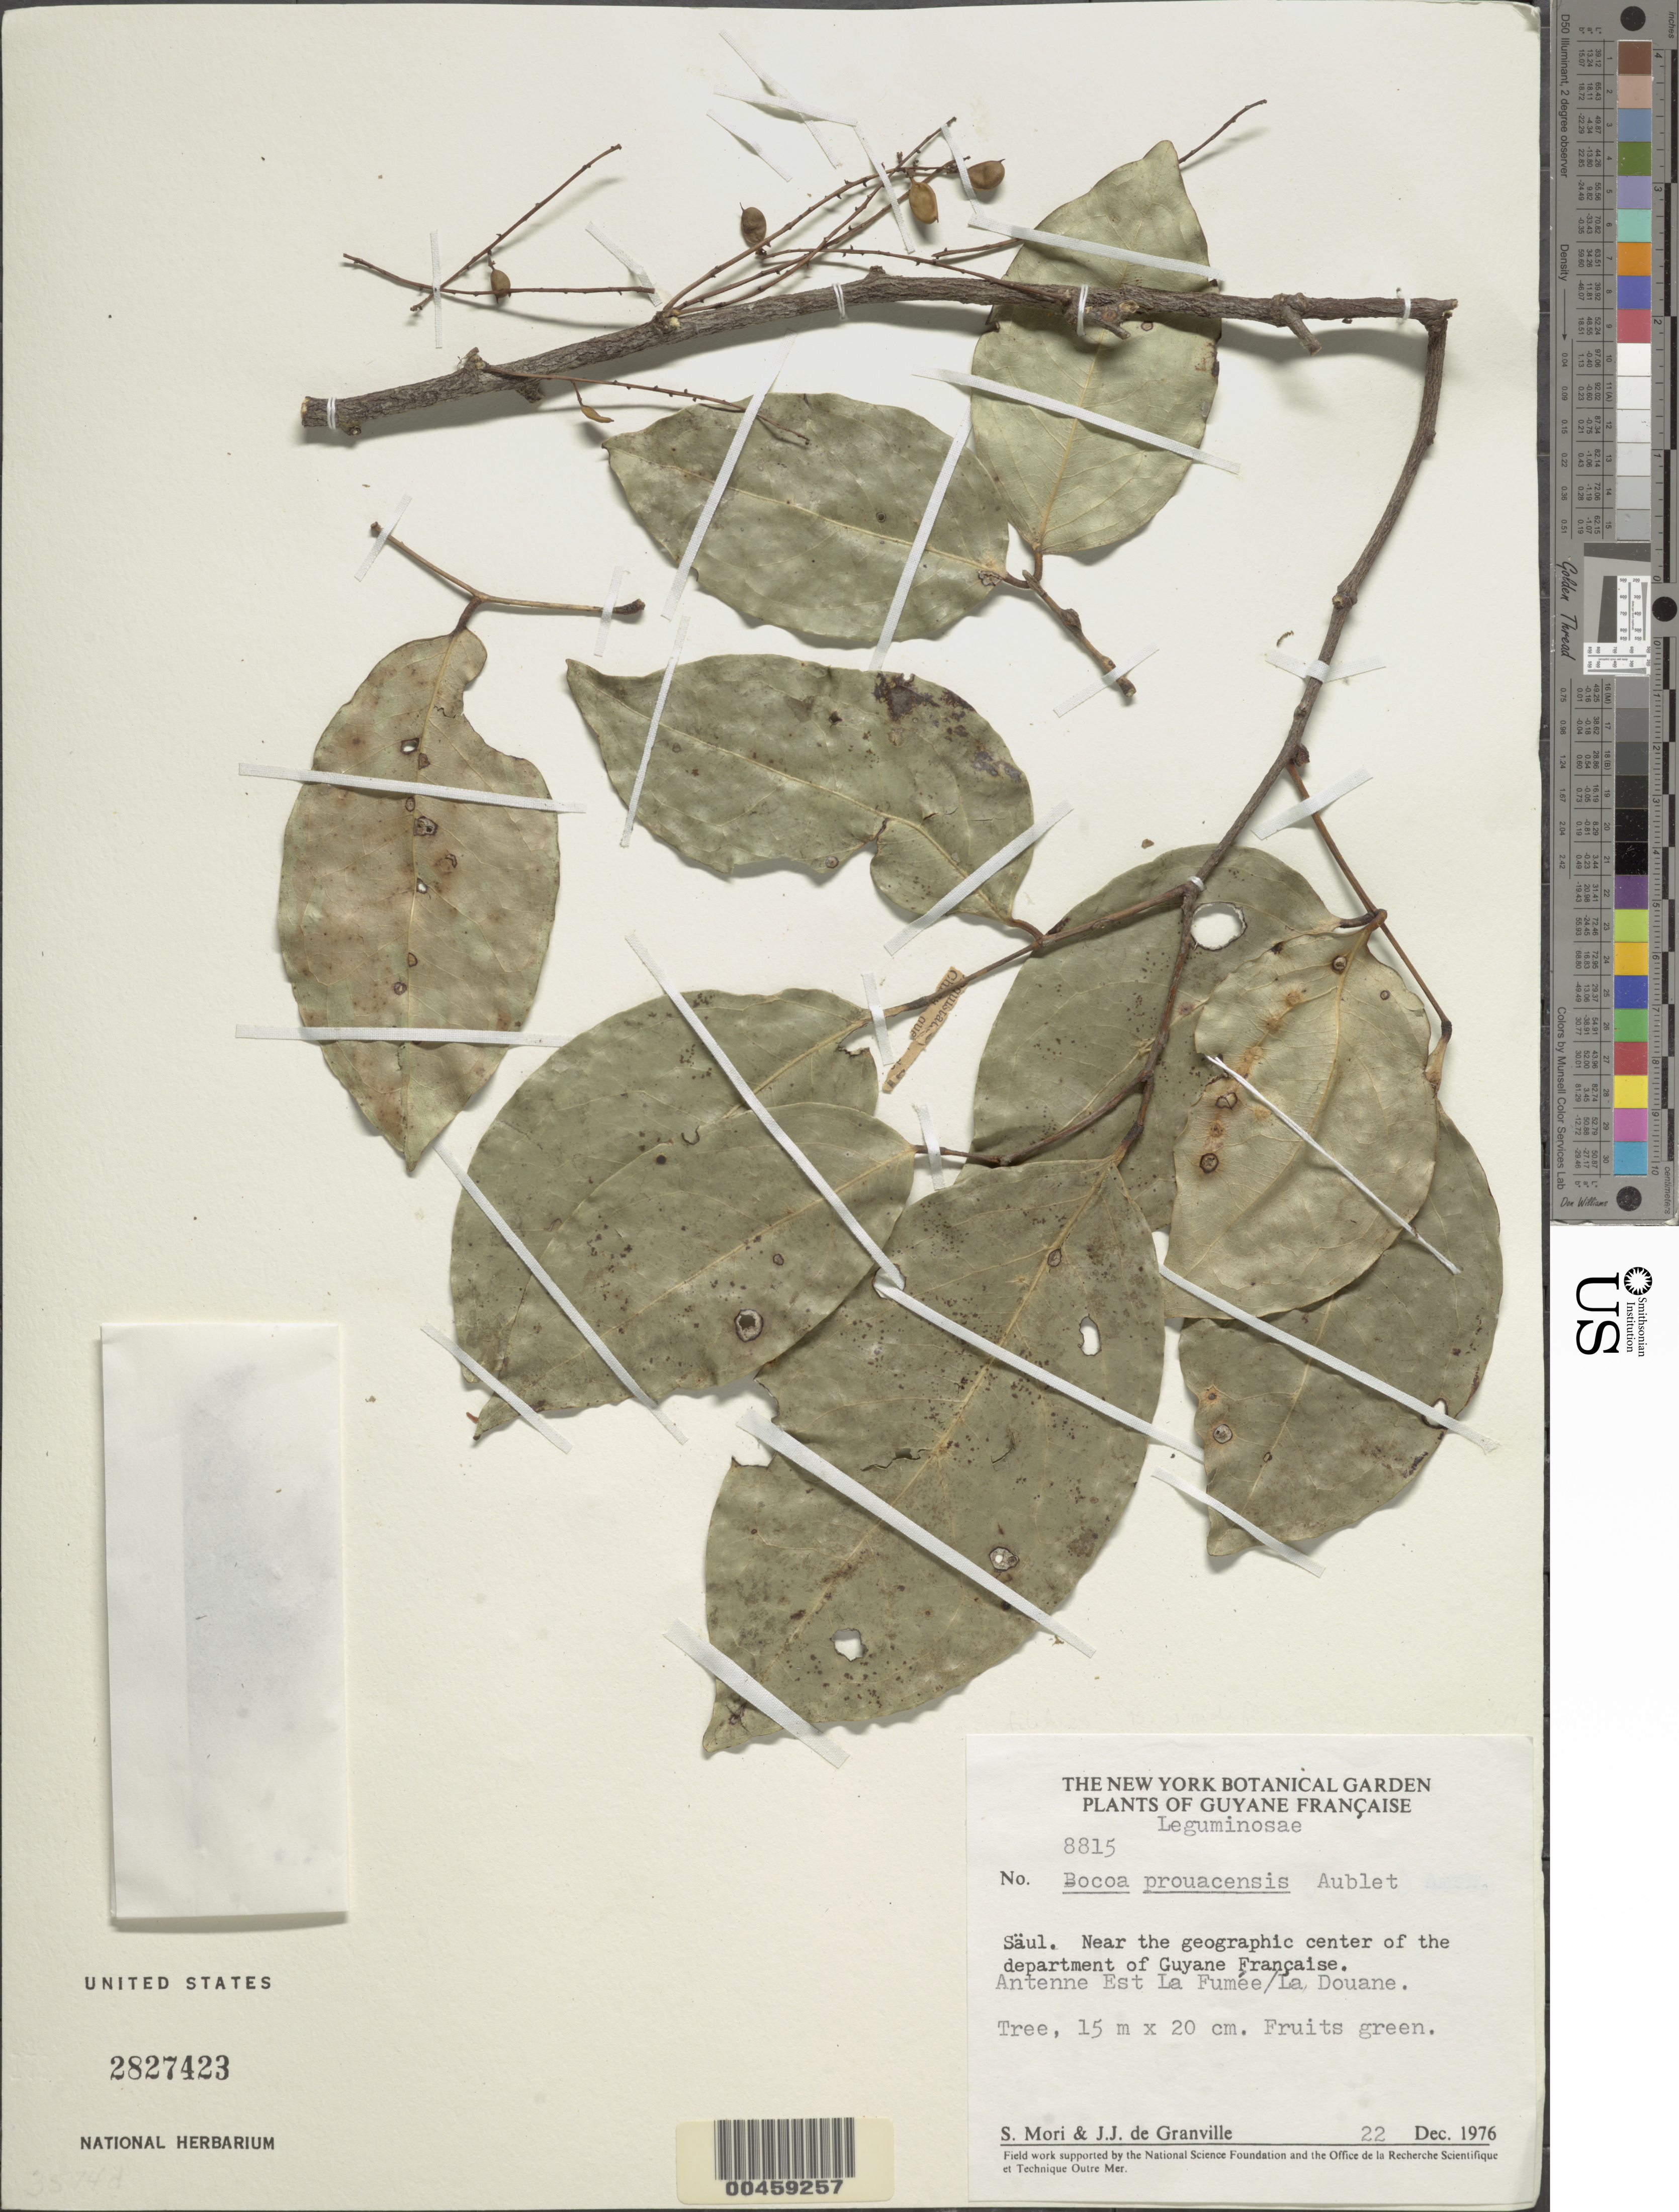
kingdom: Plantae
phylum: Tracheophyta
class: Magnoliopsida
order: Fabales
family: Fabaceae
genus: Bocoa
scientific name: Bocoa prouacensis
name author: Aubl.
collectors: S. Mori & J.-J. de Granville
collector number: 8815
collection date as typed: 22 Dec 1976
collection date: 1976-12-22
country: French Guiana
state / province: Saint-Laurent-du-Maroni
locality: Saul; antenne est la fumee/ la douane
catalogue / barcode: US 2827423